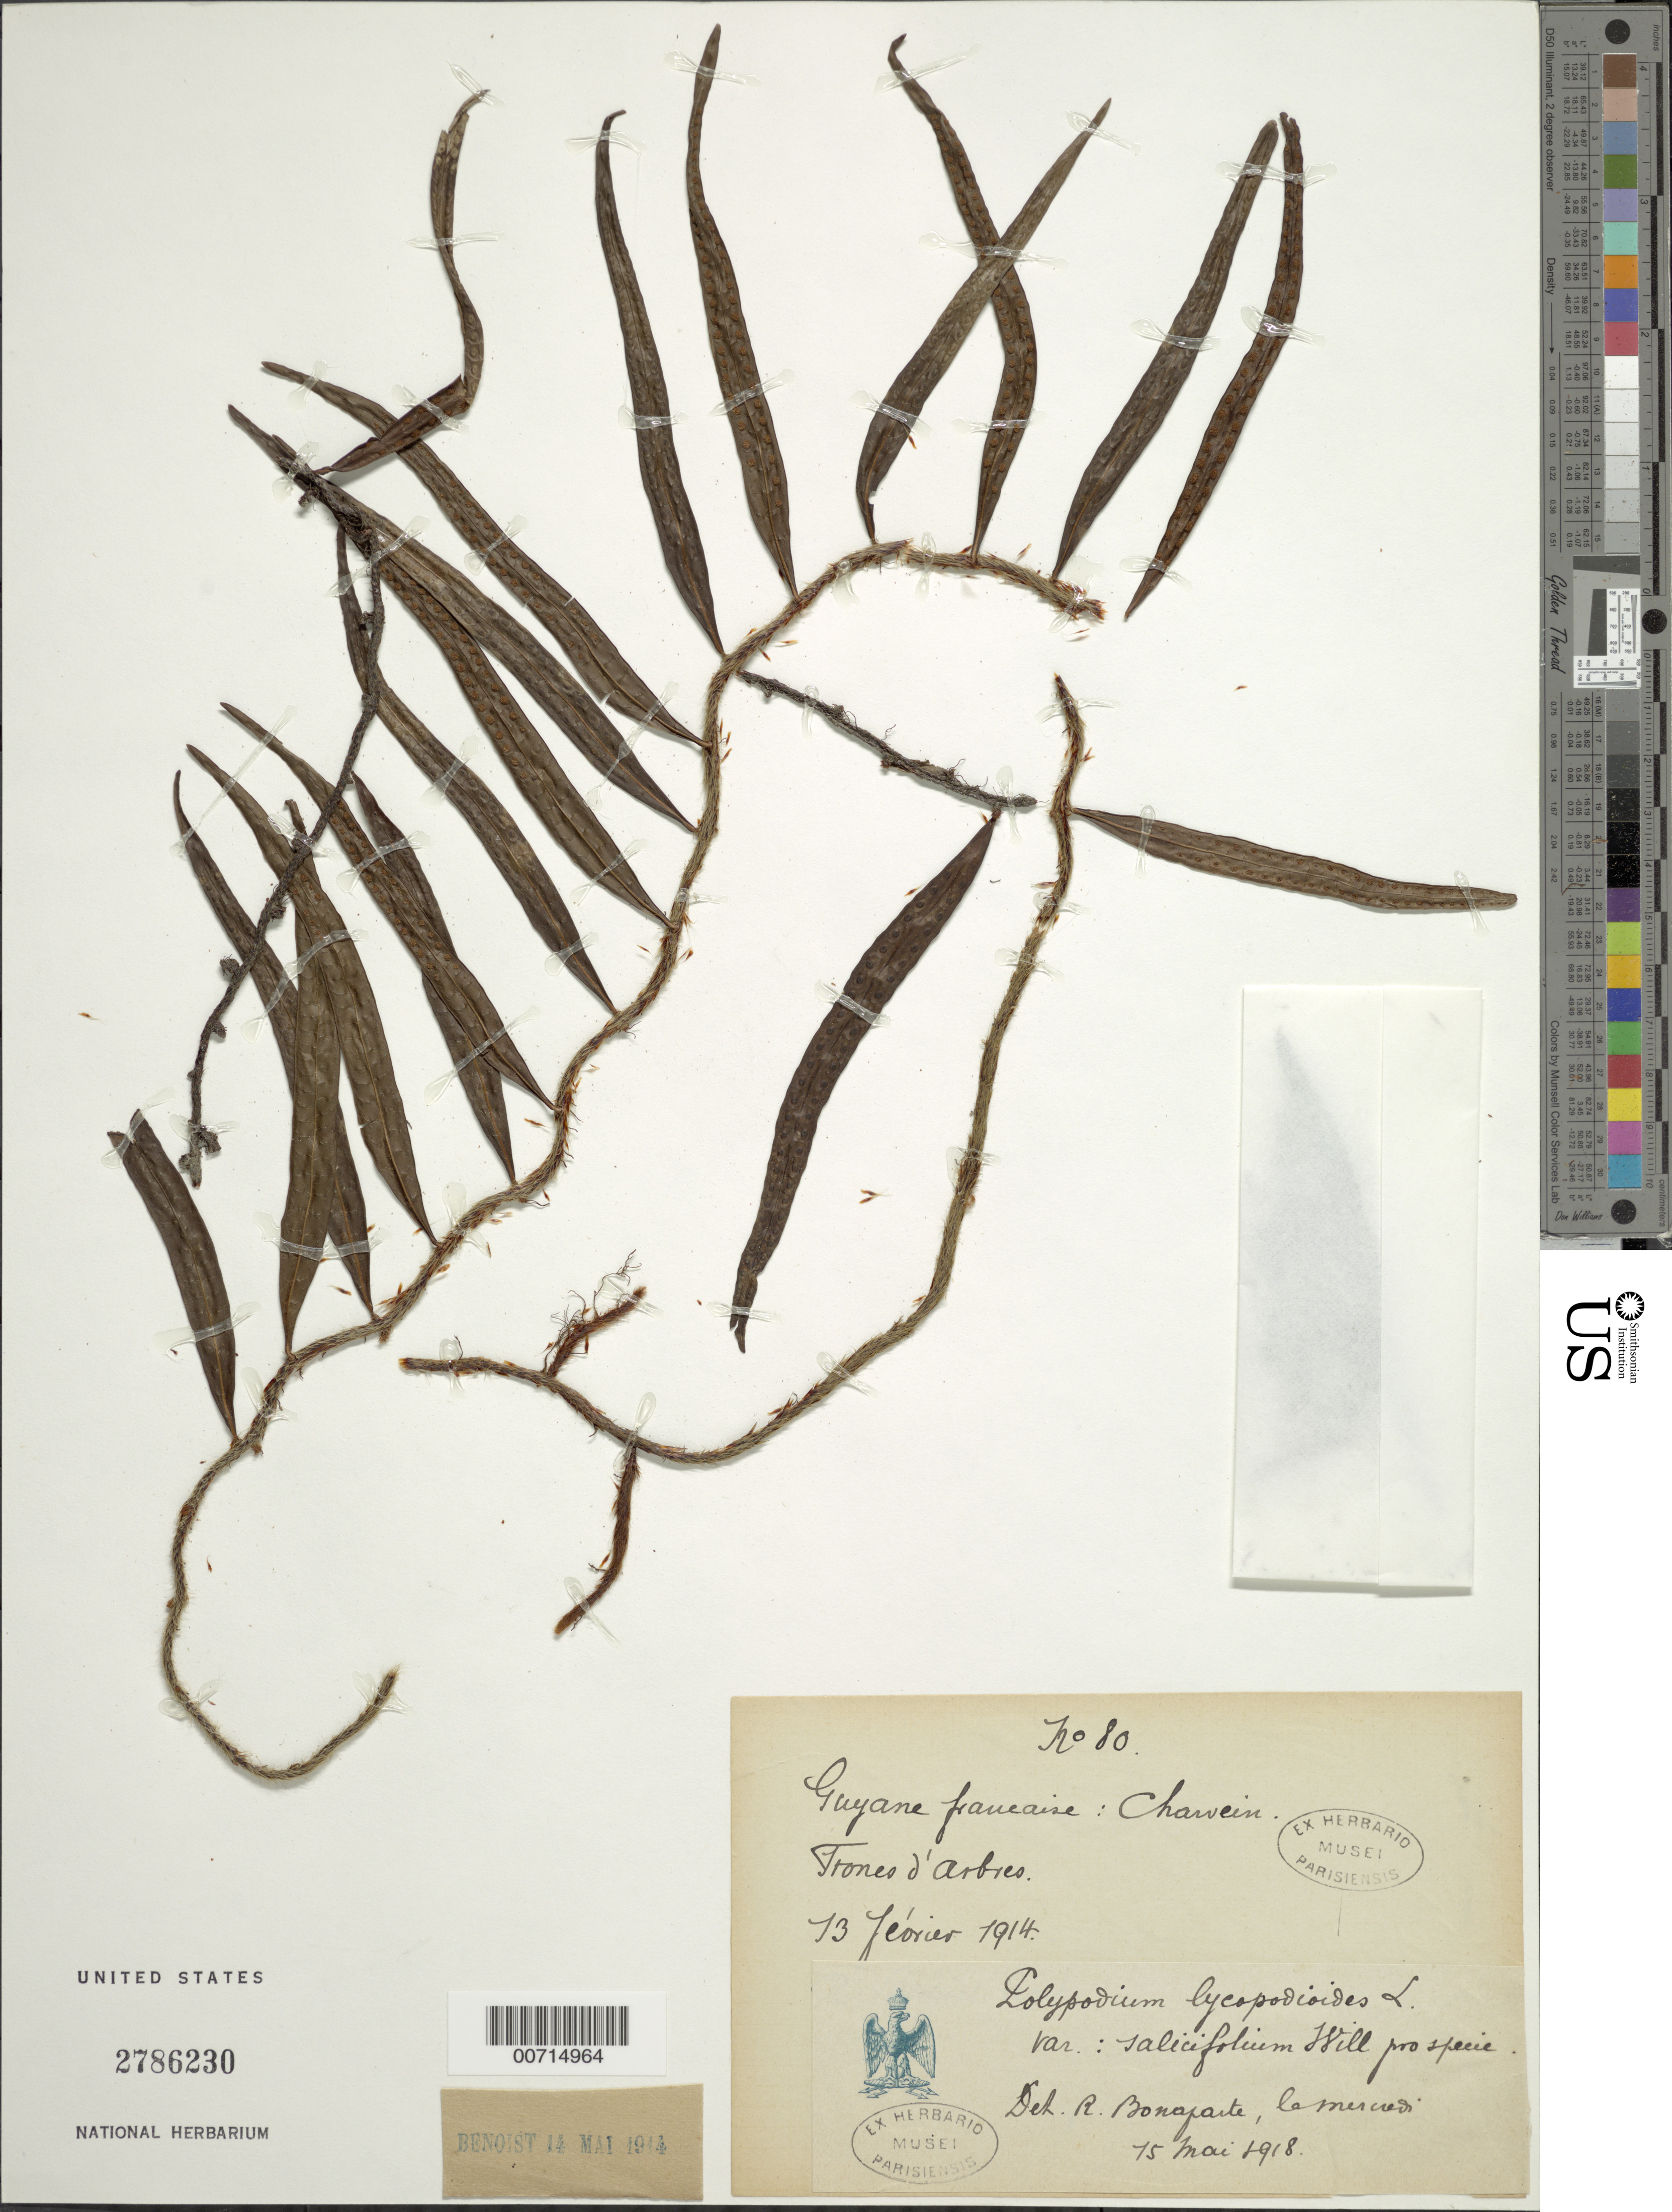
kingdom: Plantae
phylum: Tracheophyta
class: Polypodiopsida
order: Polypodiales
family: Polypodiaceae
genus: Microgramma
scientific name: Microgramma lycopodioides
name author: (L.) Copel.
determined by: Bonaparte, R. N.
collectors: R. Benoist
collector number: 80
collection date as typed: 14-May-14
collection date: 1914-05-14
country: French Guiana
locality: Charvein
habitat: On tree trunk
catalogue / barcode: US 2786230